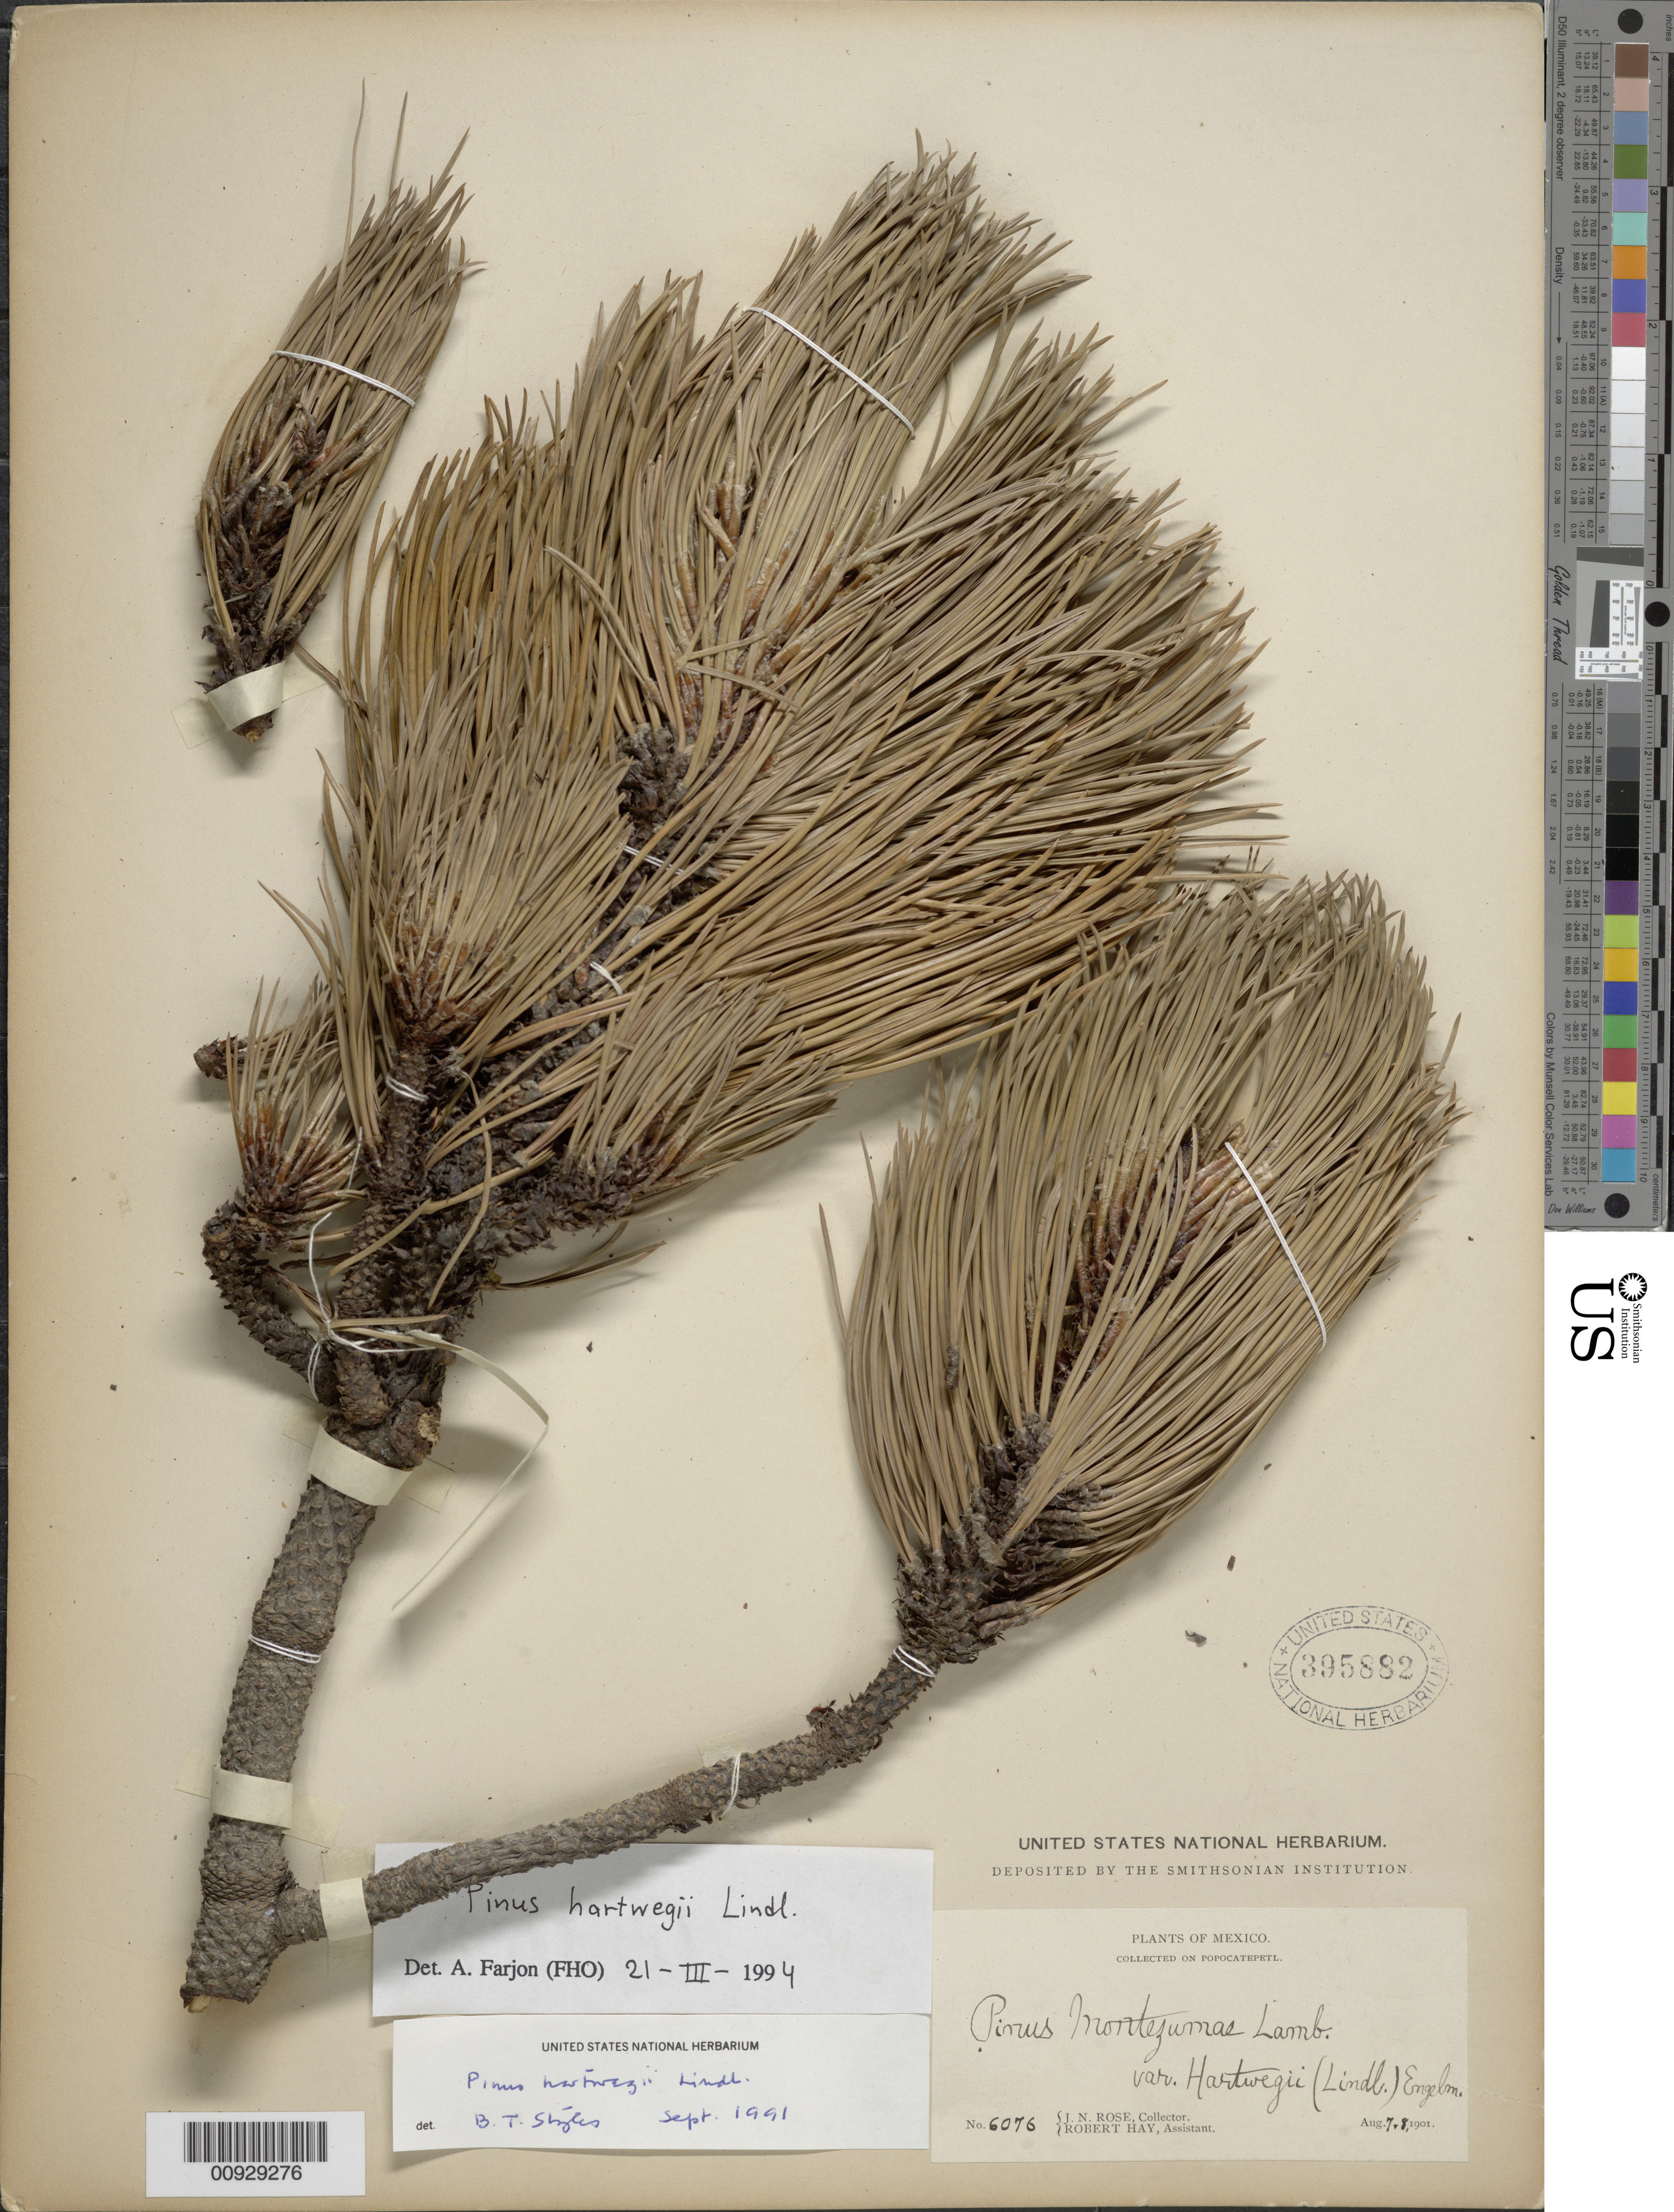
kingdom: Plantae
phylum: Tracheophyta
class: Pinopsida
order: Pinales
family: Pinaceae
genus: Pinus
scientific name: Pinus hartwegii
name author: Lindl.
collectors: J. N. Rose & R. Hay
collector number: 6076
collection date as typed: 07 Aug 1901 to 08 Aug 1901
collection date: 1901-08-07/1901-08-08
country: Mexico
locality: Popocatepetl.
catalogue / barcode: US 395882